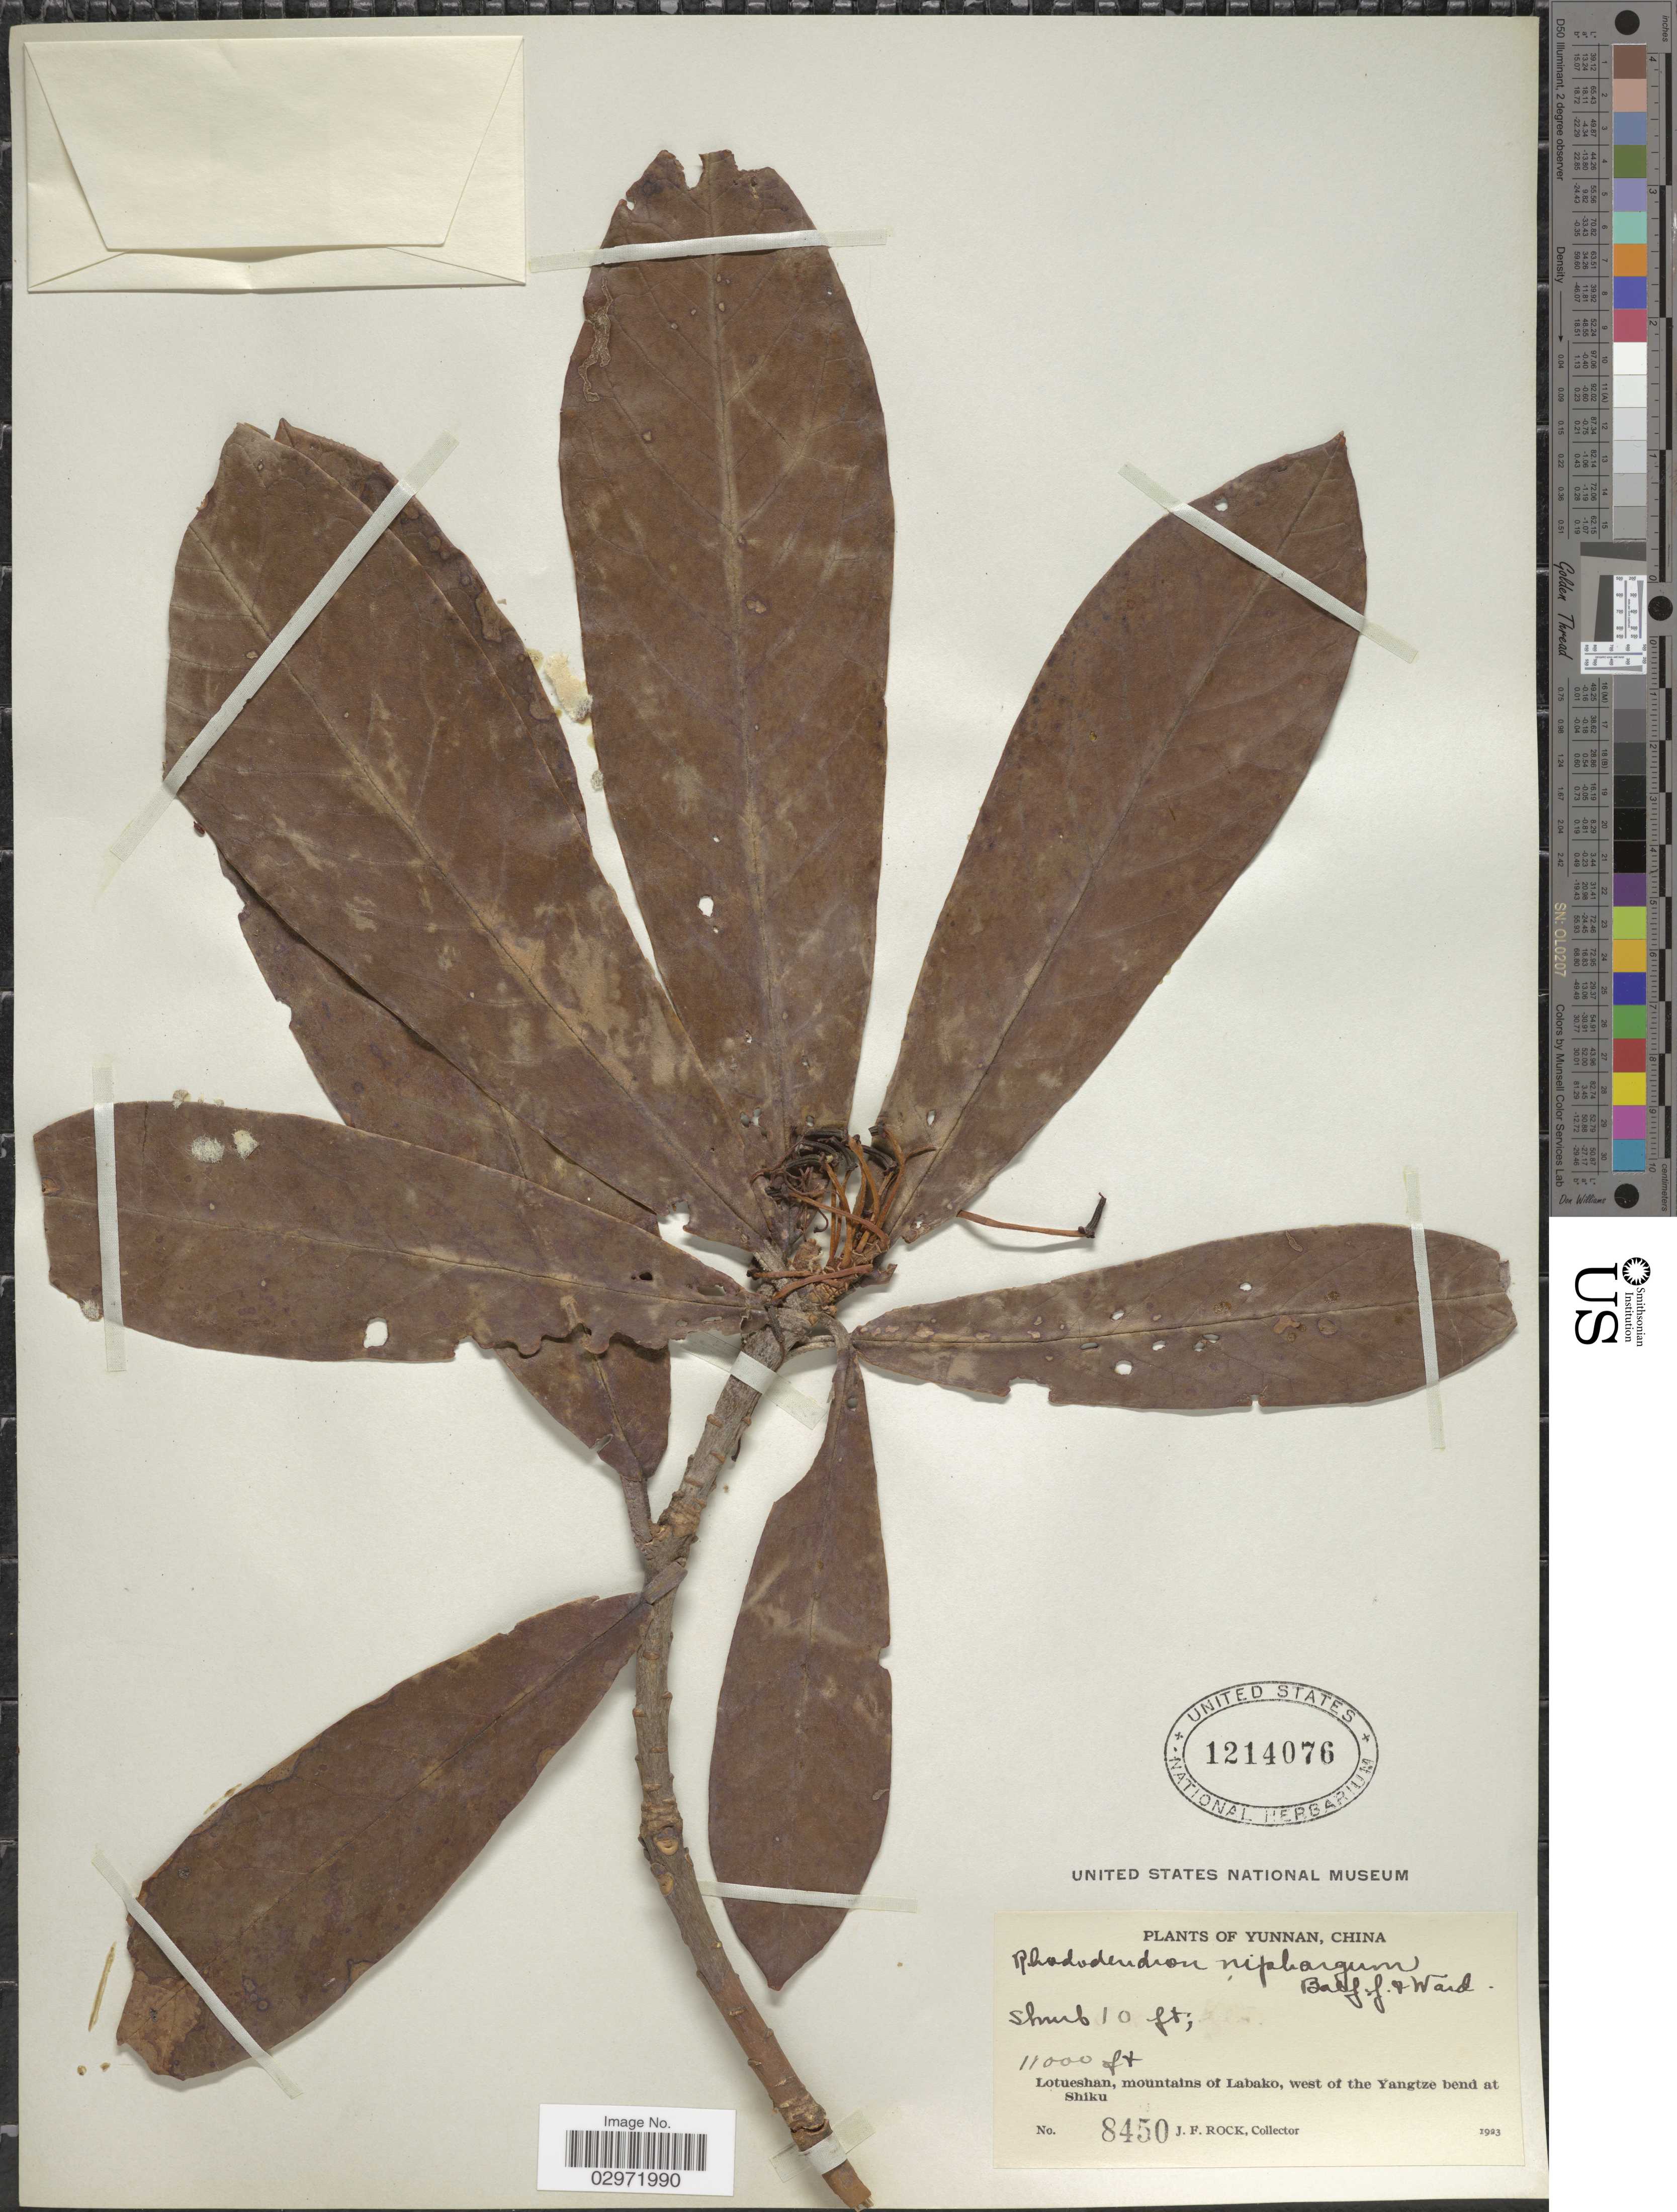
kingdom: Plantae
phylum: Tracheophyta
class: Magnoliopsida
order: Ericales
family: Ericaceae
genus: Rhododendron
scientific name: Rhododendron niphargum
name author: Balf. f. & Kingdon-Ward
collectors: J. Rock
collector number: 8450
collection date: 1923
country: China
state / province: Yunnan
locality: Lotueshan, mountains of Labako, west of the Yangtze bend at Shiku.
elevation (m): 3353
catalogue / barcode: US 1214076